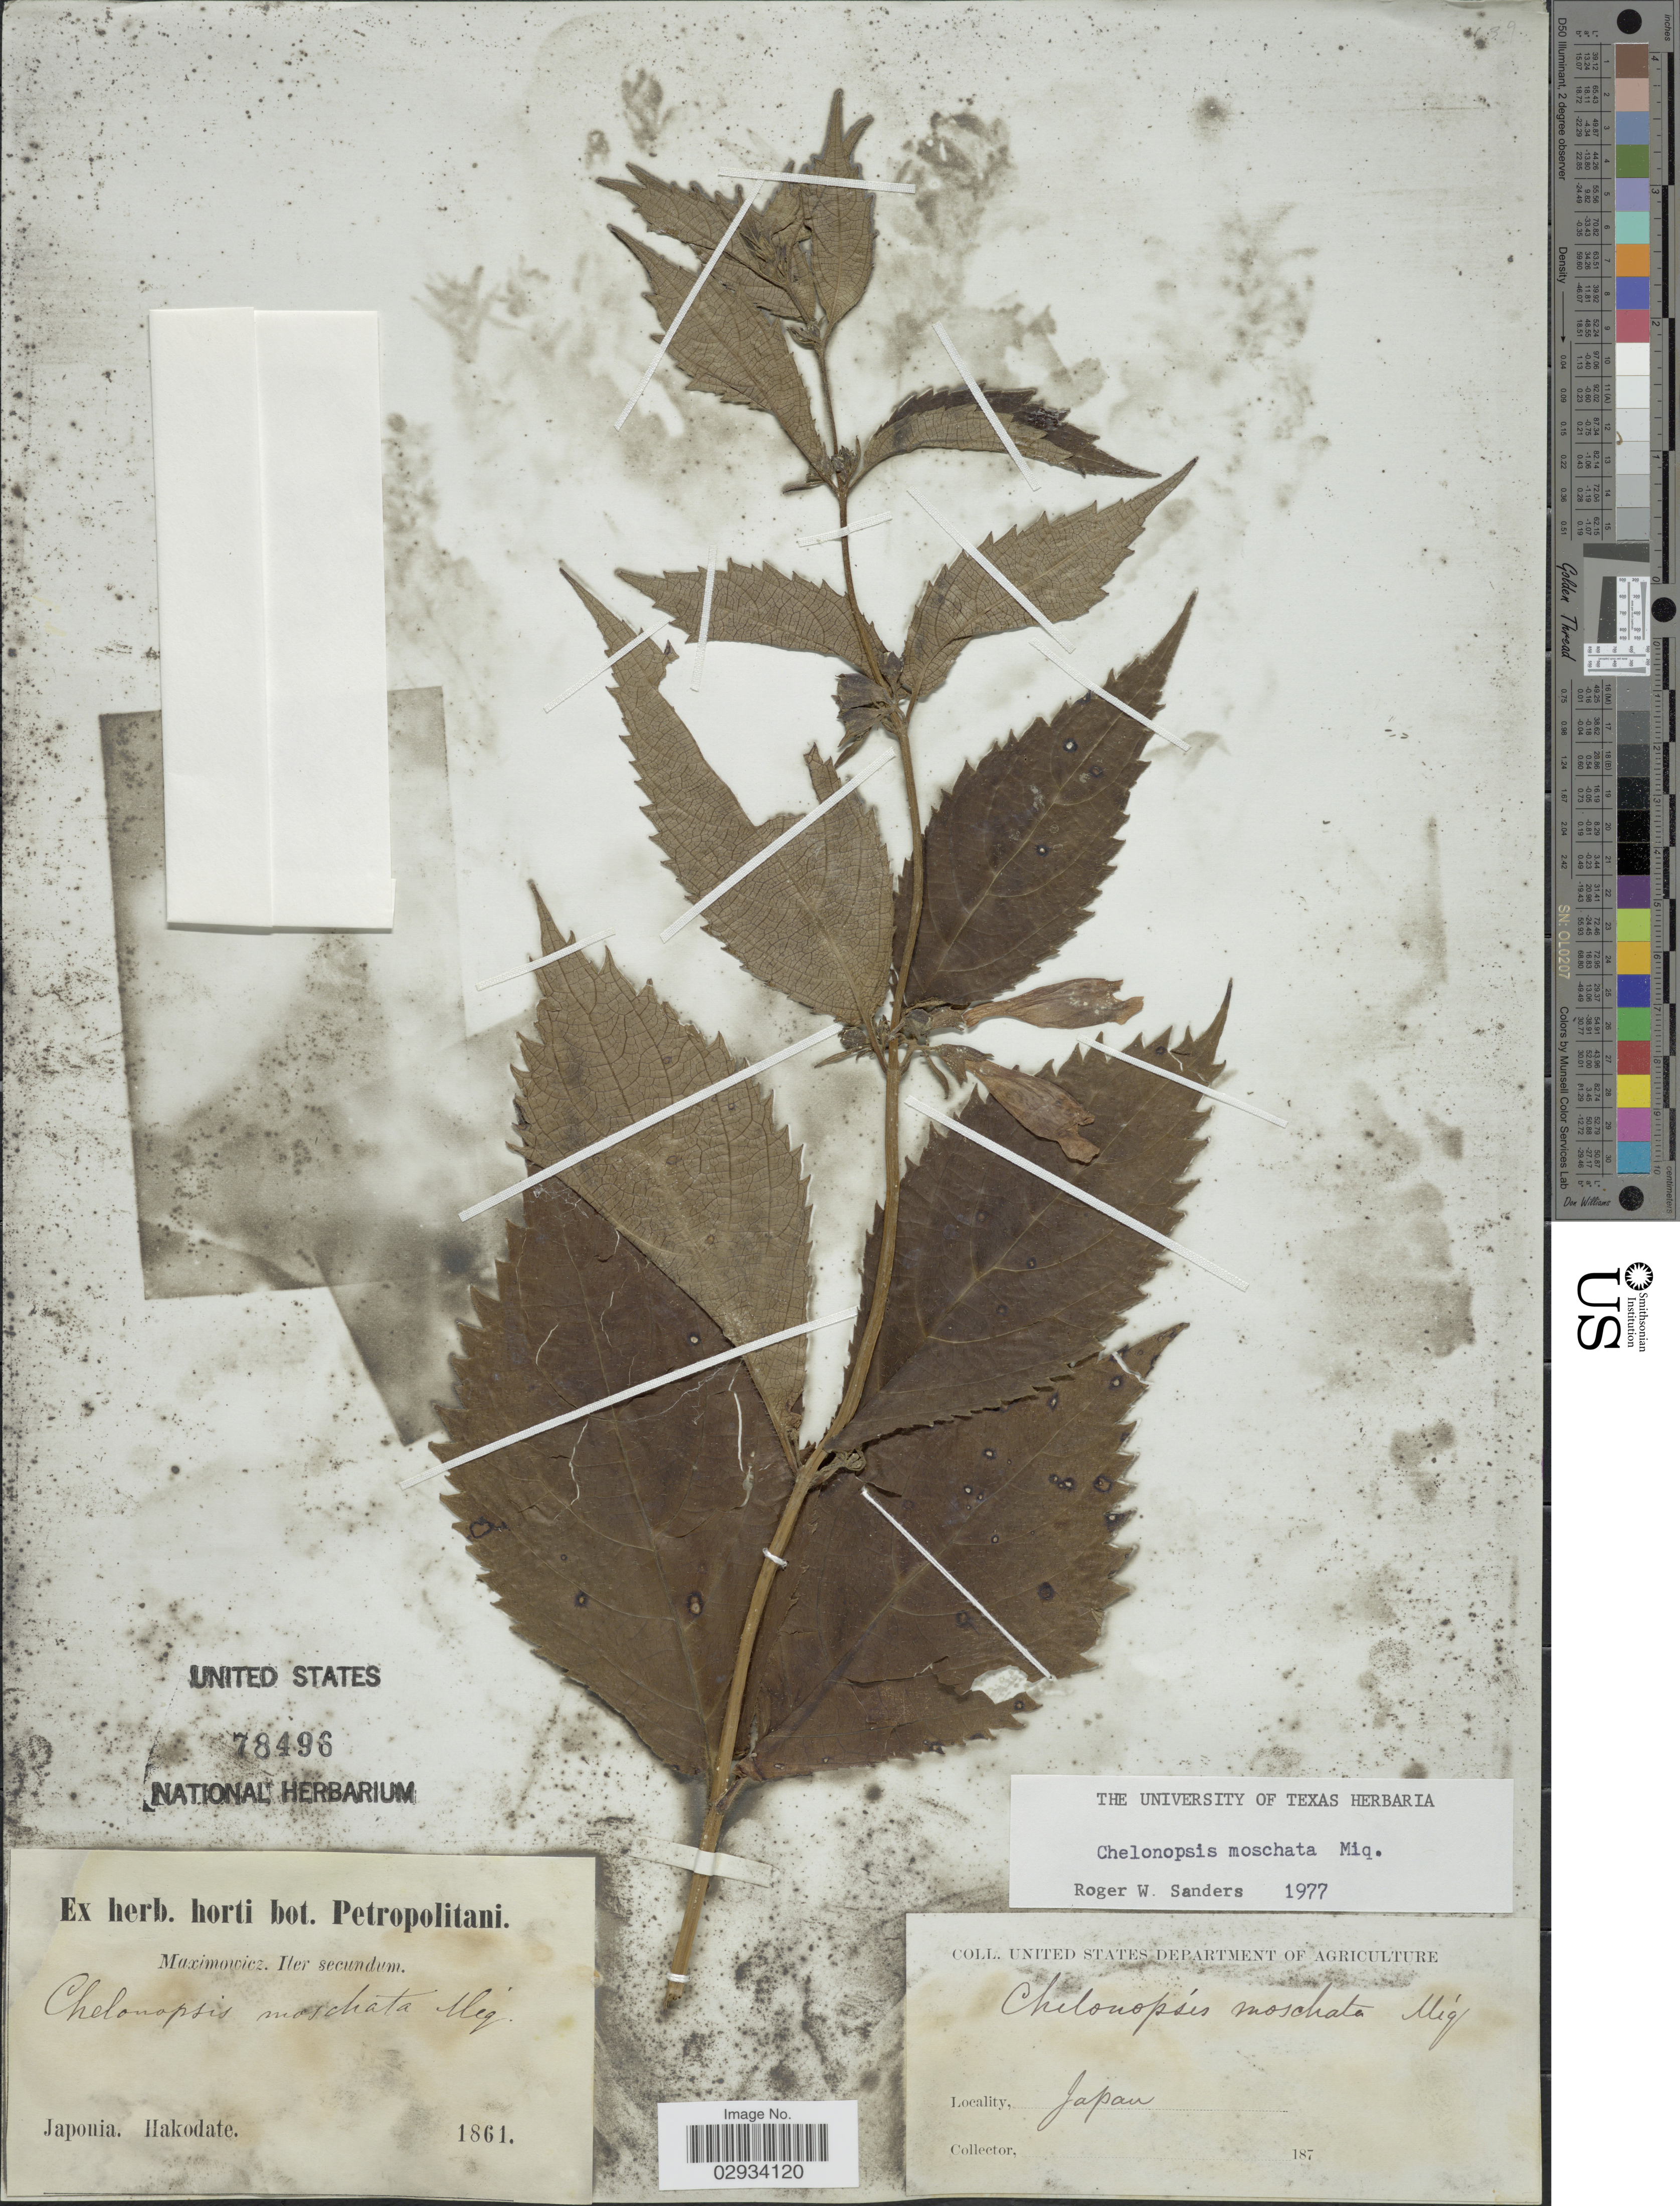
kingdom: Plantae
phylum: Tracheophyta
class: Magnoliopsida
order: Lamiales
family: Lamiaceae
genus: Chelonopsis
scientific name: Chelonopsis moschata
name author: Miq.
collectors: Maximowicz, --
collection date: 1861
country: Japan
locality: Hakodate.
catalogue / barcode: US 78496